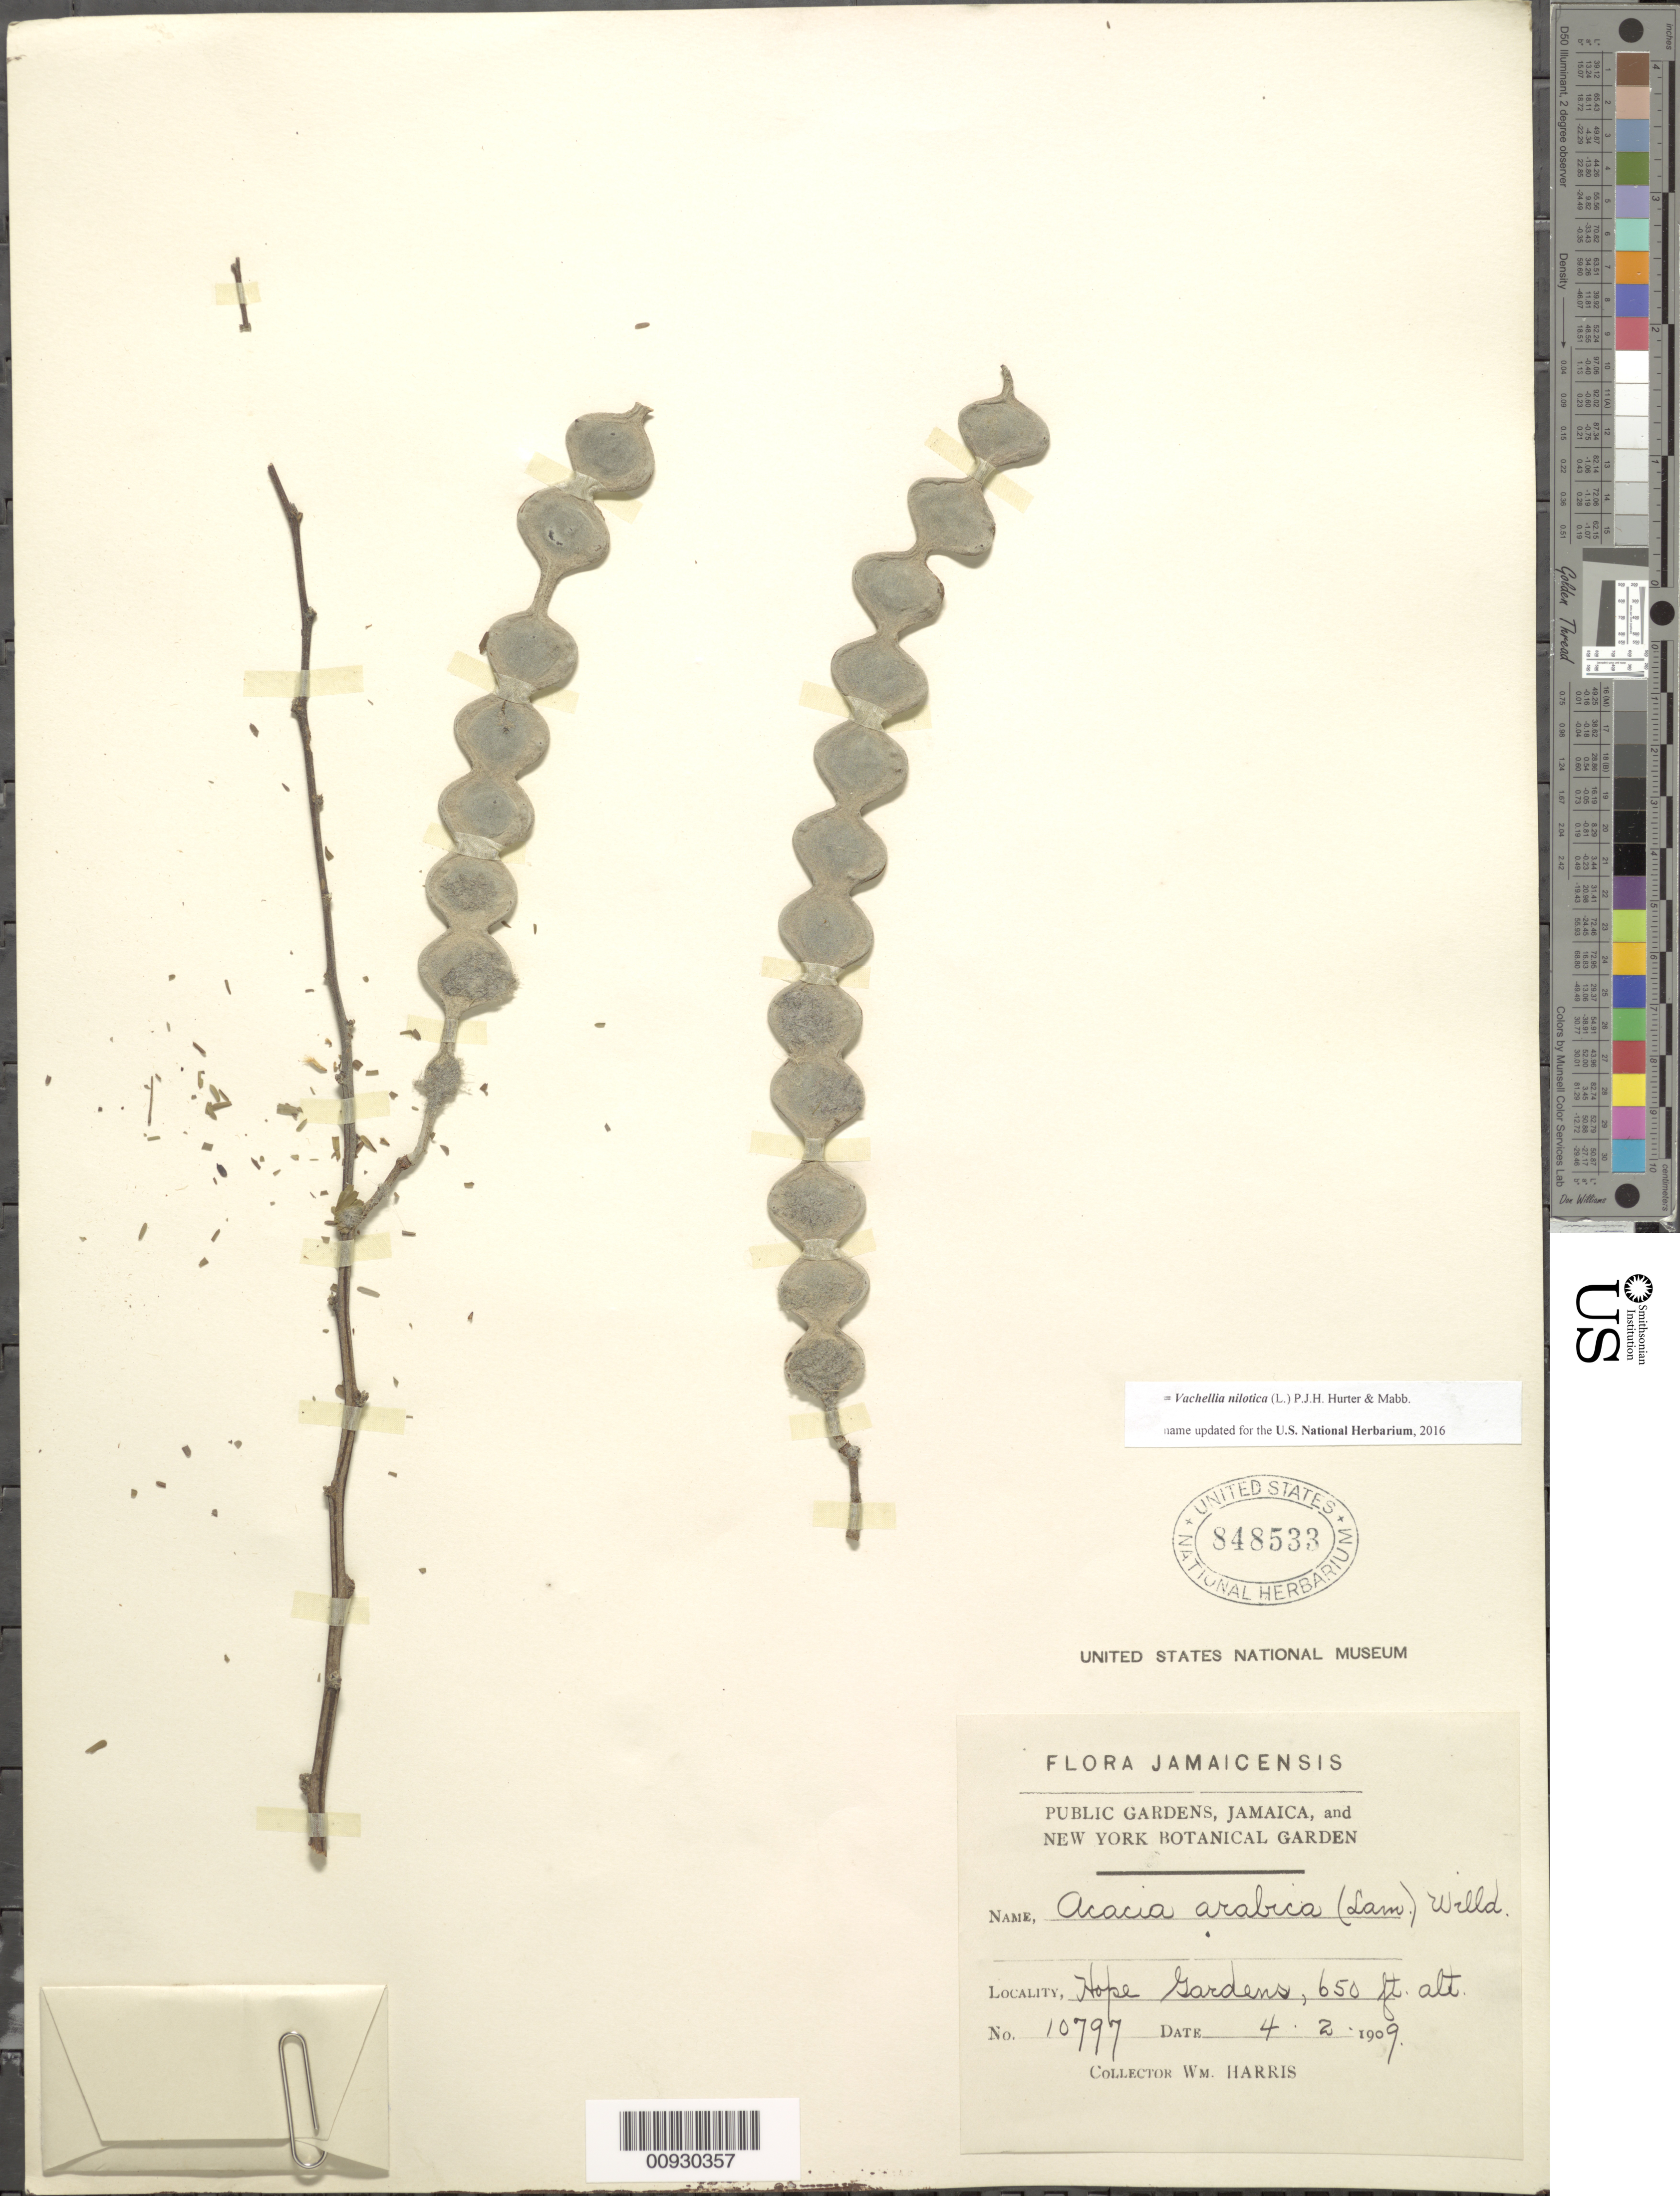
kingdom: Plantae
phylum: Tracheophyta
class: Magnoliopsida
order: Fabales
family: Fabaceae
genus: Vachellia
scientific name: Vachellia nilotica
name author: (L.) P.J.H. Hurter & Mabb.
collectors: W. H. Harris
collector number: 10797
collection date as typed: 04 Feb 1909 or 02 Apr 1909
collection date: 1909-02-04 or 1909-04-02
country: Jamaica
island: Jamaica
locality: Hope Gardens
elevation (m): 198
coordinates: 0 N, 0 E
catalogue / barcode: US 848533